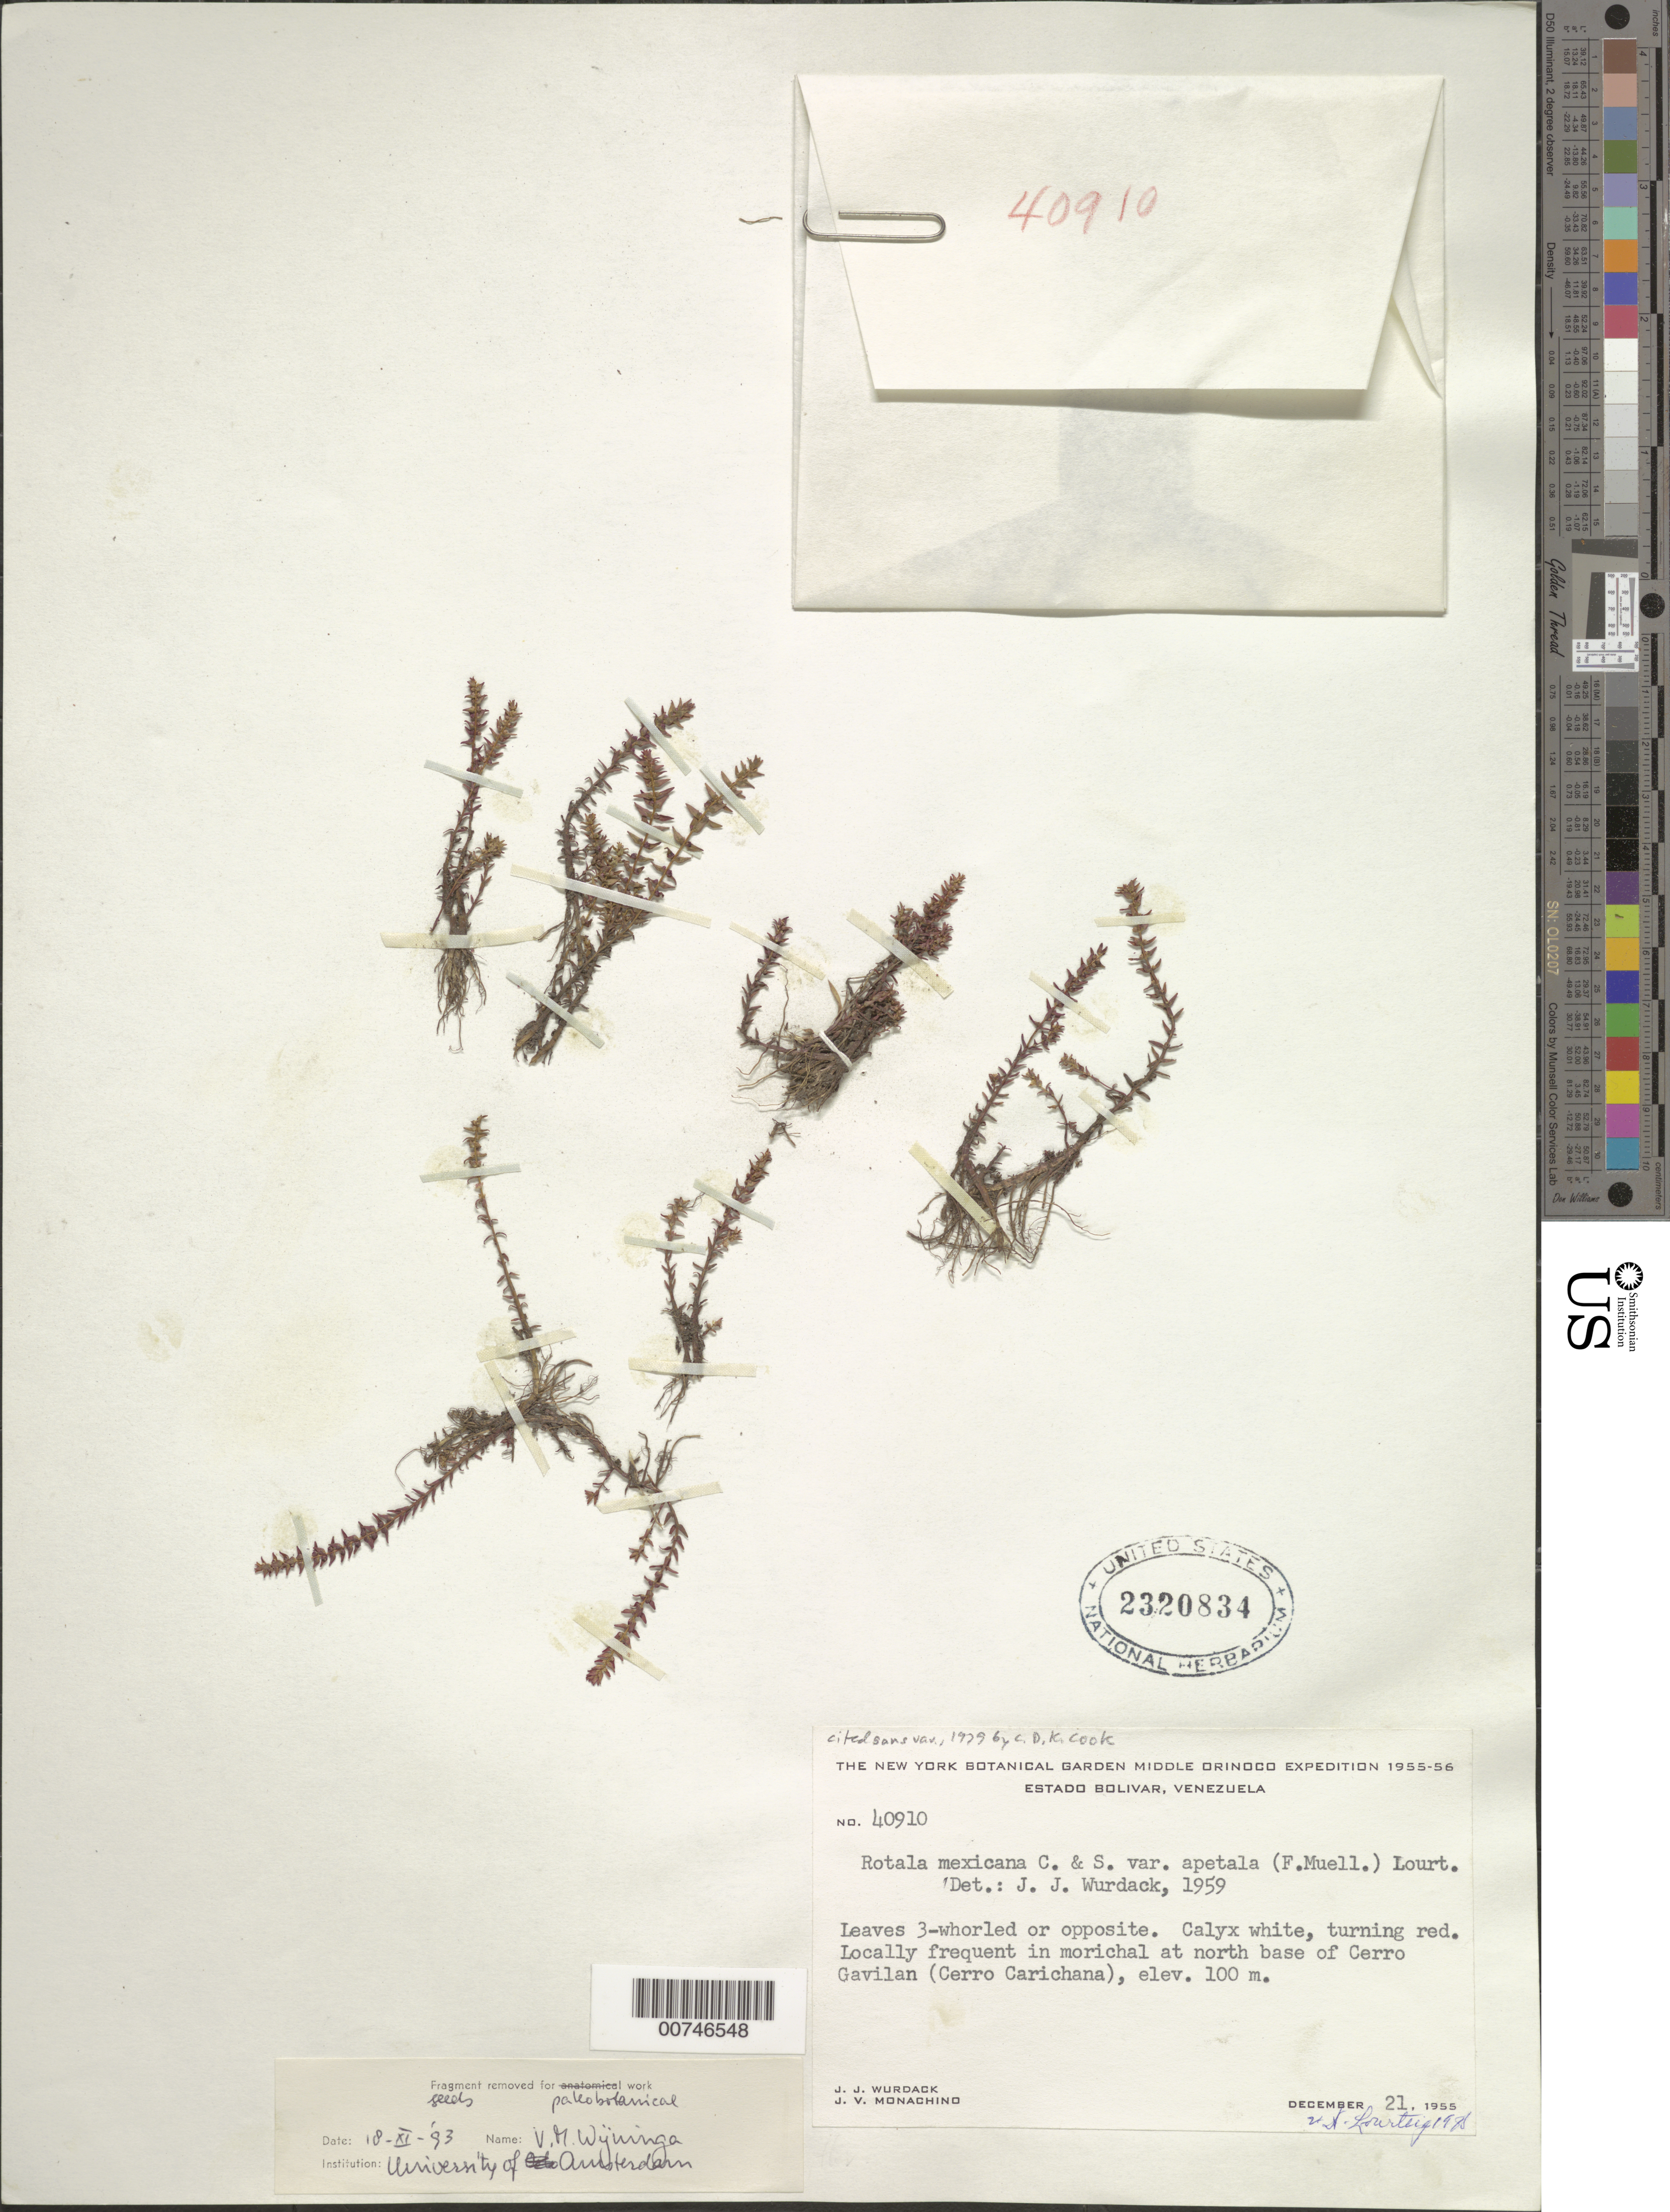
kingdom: Plantae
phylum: Tracheophyta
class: Magnoliopsida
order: Myrtales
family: Lythraceae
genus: Rotala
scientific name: Rotala mexicana var. apetala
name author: (F. Muell.) Lourteig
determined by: Lourteig, A.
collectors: J. J. Wurdack & J. V. Monachino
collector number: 40910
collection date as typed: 21-Dec-55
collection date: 1955-12-21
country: Venezuela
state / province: Bolívar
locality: Cerro Gavilan (Cerro Carichana)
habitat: Morichal at north base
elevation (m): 100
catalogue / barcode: US 2320834